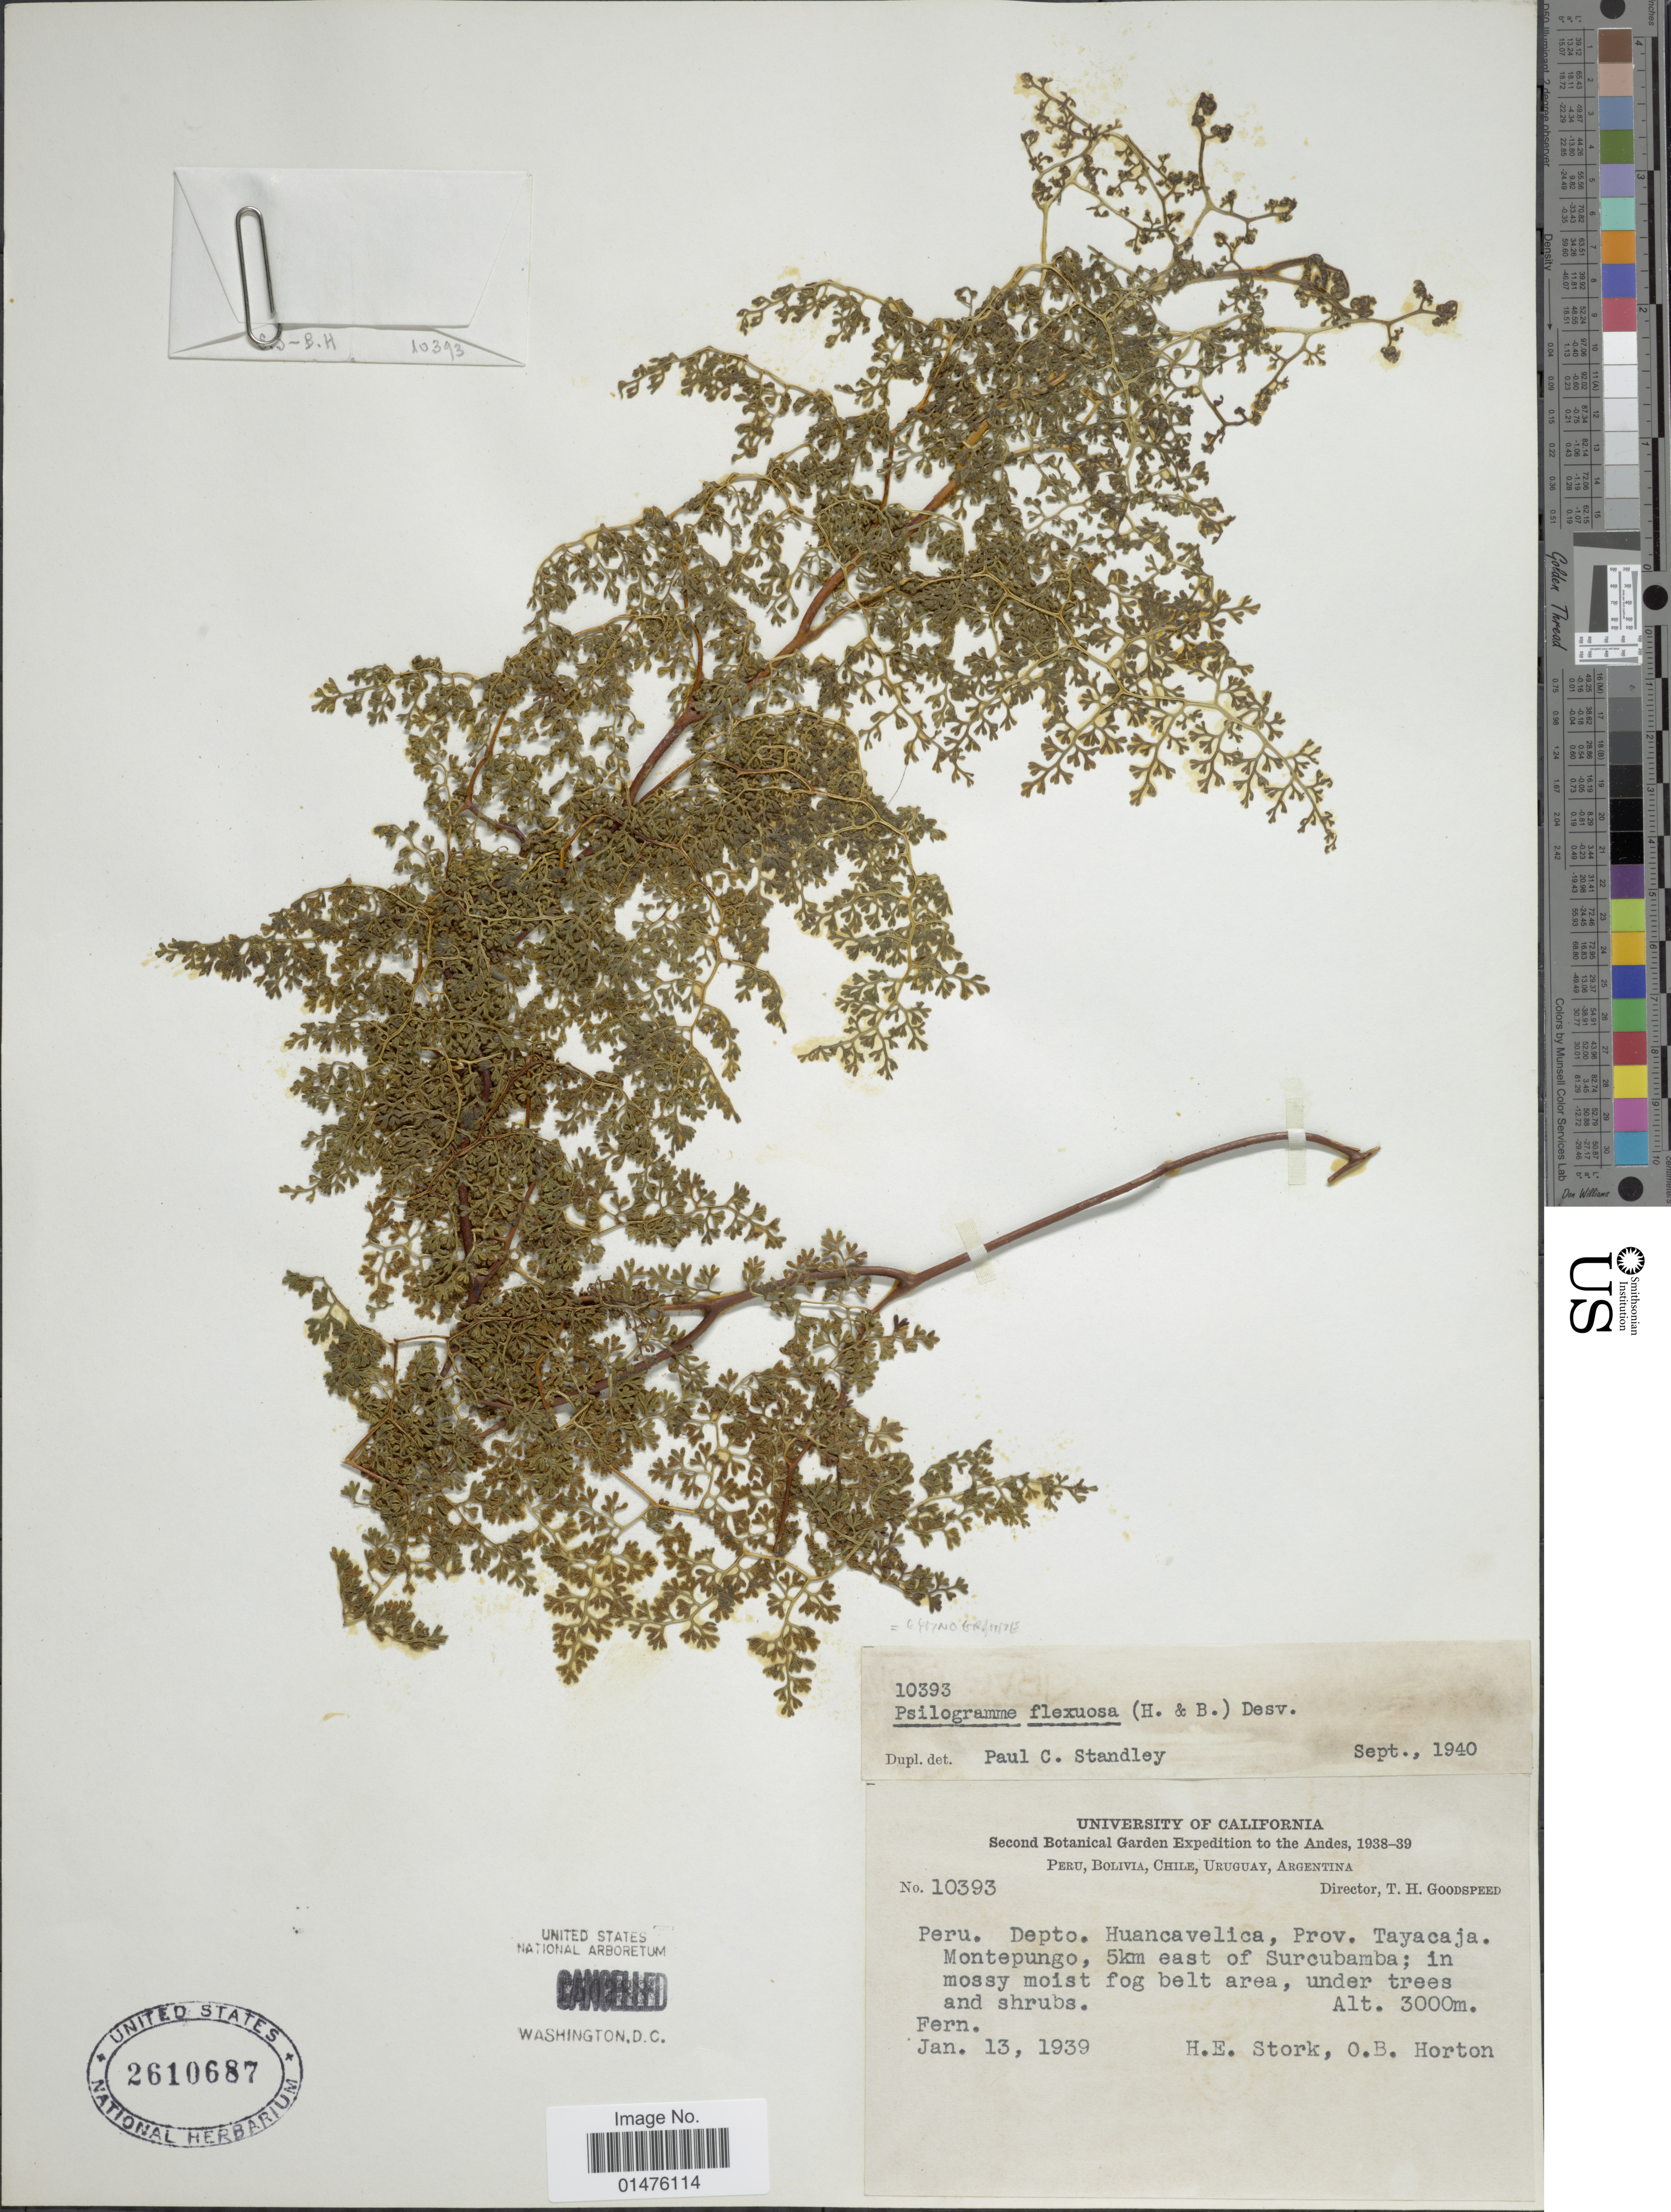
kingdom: Plantae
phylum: Tracheophyta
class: Polypodiopsida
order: Polypodiales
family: Pteridaceae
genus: Jamesonia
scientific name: Jamesonia flexuosa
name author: (Humb. & Bonpl.) Christenh.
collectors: H. E. Stork & O. B. Horton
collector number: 10393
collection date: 1939-01-13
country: Peru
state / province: Huancavelica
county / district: Tayacaja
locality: Depto. Huancavelica, Prov. Tayacaja. Montepungo, 5km east of Surcubamba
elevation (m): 3000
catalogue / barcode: US 2610687